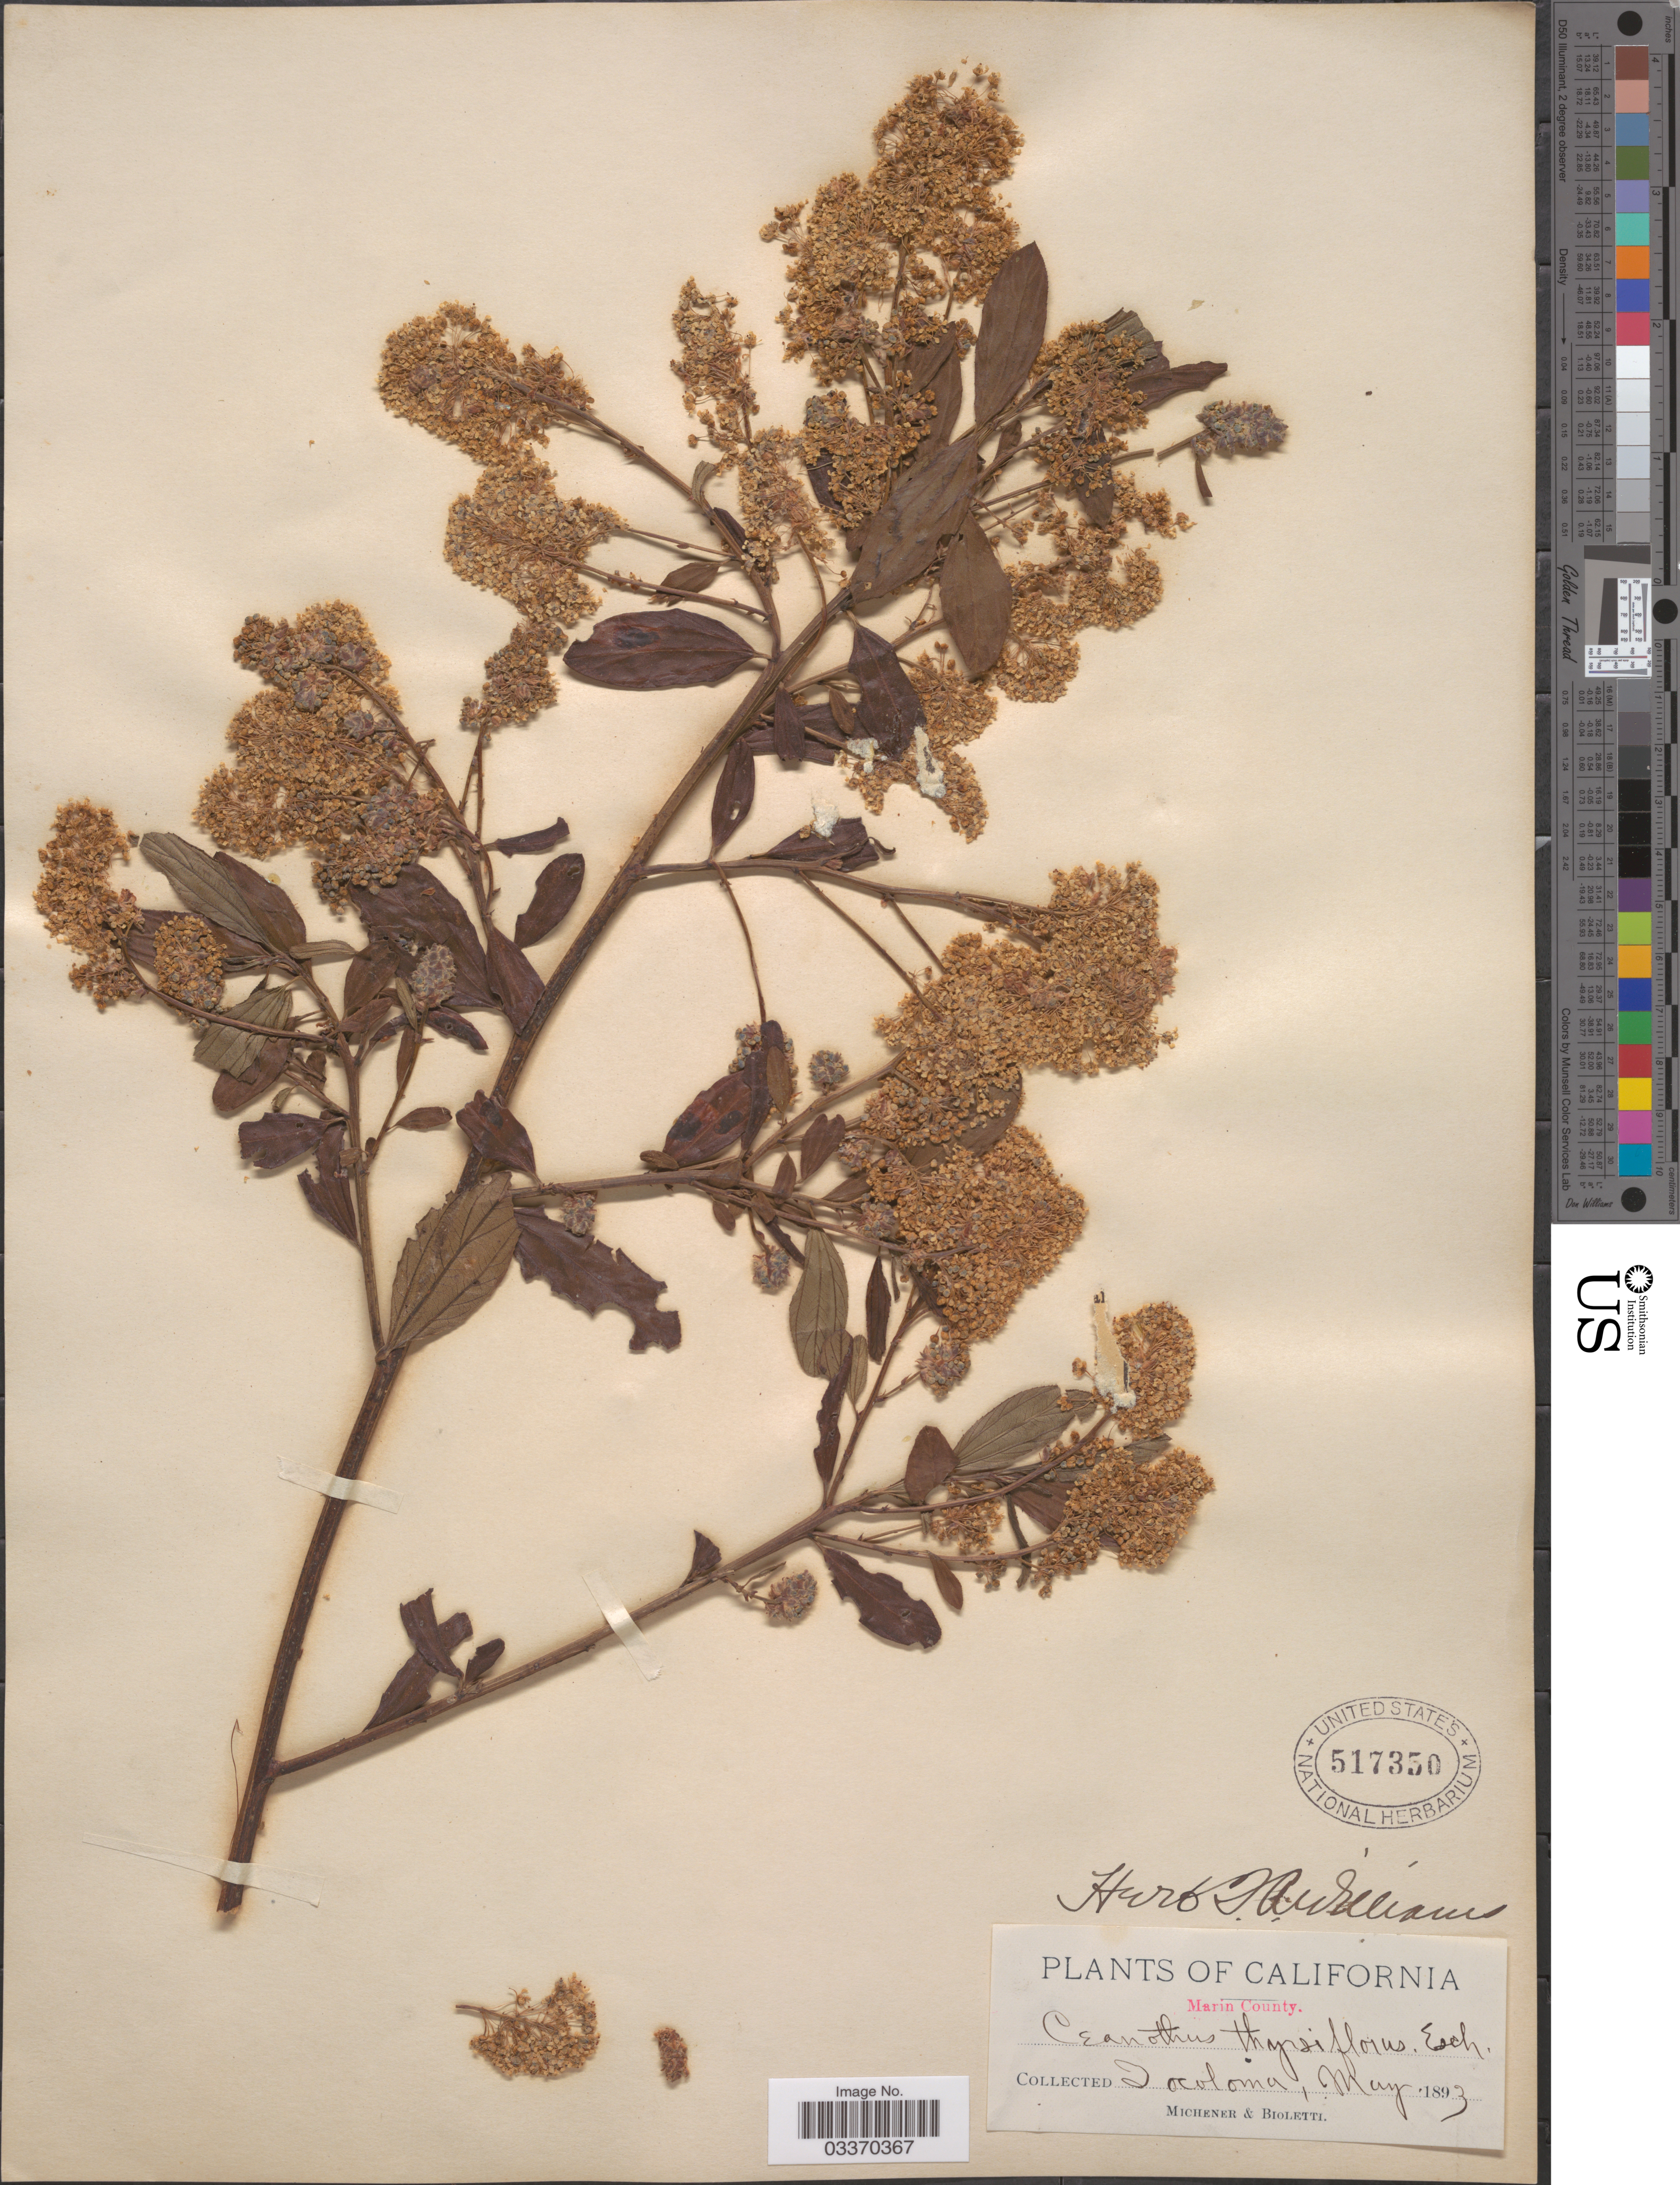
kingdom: Plantae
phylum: Tracheophyta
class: Magnoliopsida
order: Rosales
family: Rhamnaceae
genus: Ceanothus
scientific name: Ceanothus thyrsiflorus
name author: Eschsch.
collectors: -. Michener & -- Bioletti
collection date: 1893-05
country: United States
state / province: California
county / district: Marin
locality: Marin County. Tocoloma.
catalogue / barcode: US 517350